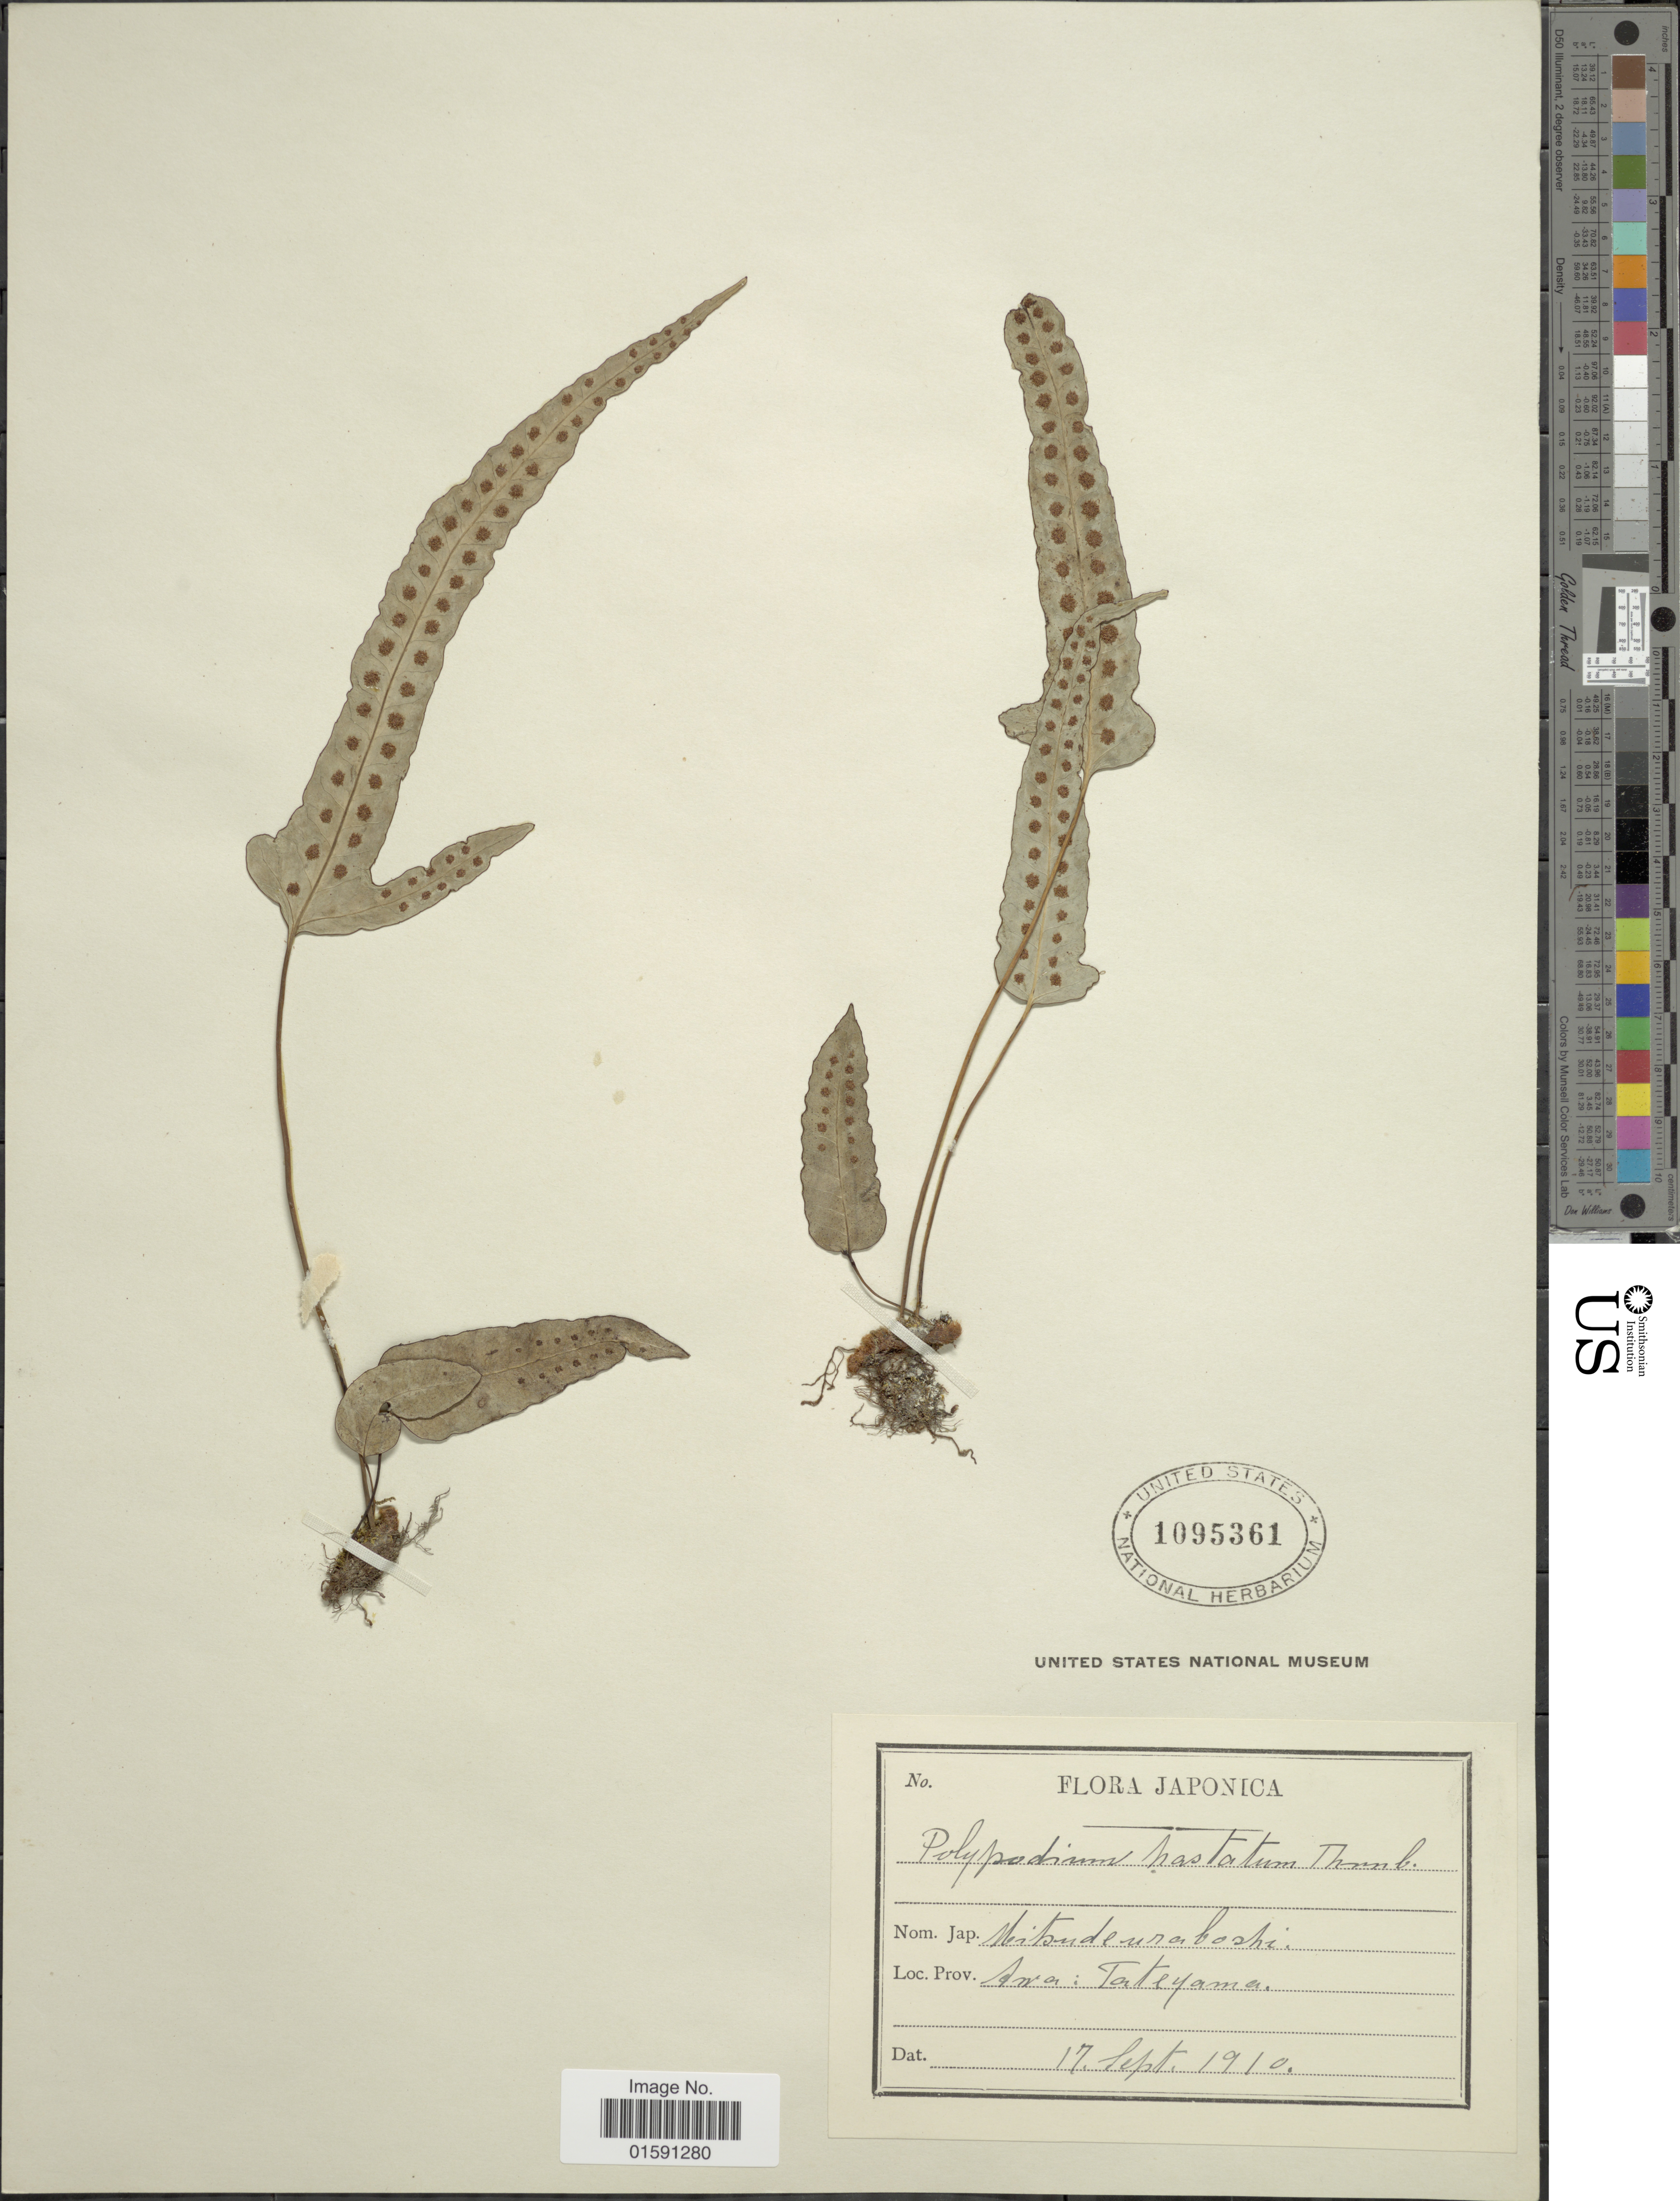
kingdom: Plantae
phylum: Tracheophyta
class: Polypodiopsida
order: Polypodiales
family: Polypodiaceae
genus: Selliguea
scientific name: Selliguea hastata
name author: (Thunb.) Fraser-Jenk.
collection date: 1910-09-17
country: Japan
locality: Awa: Tateyama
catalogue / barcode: US 1095361